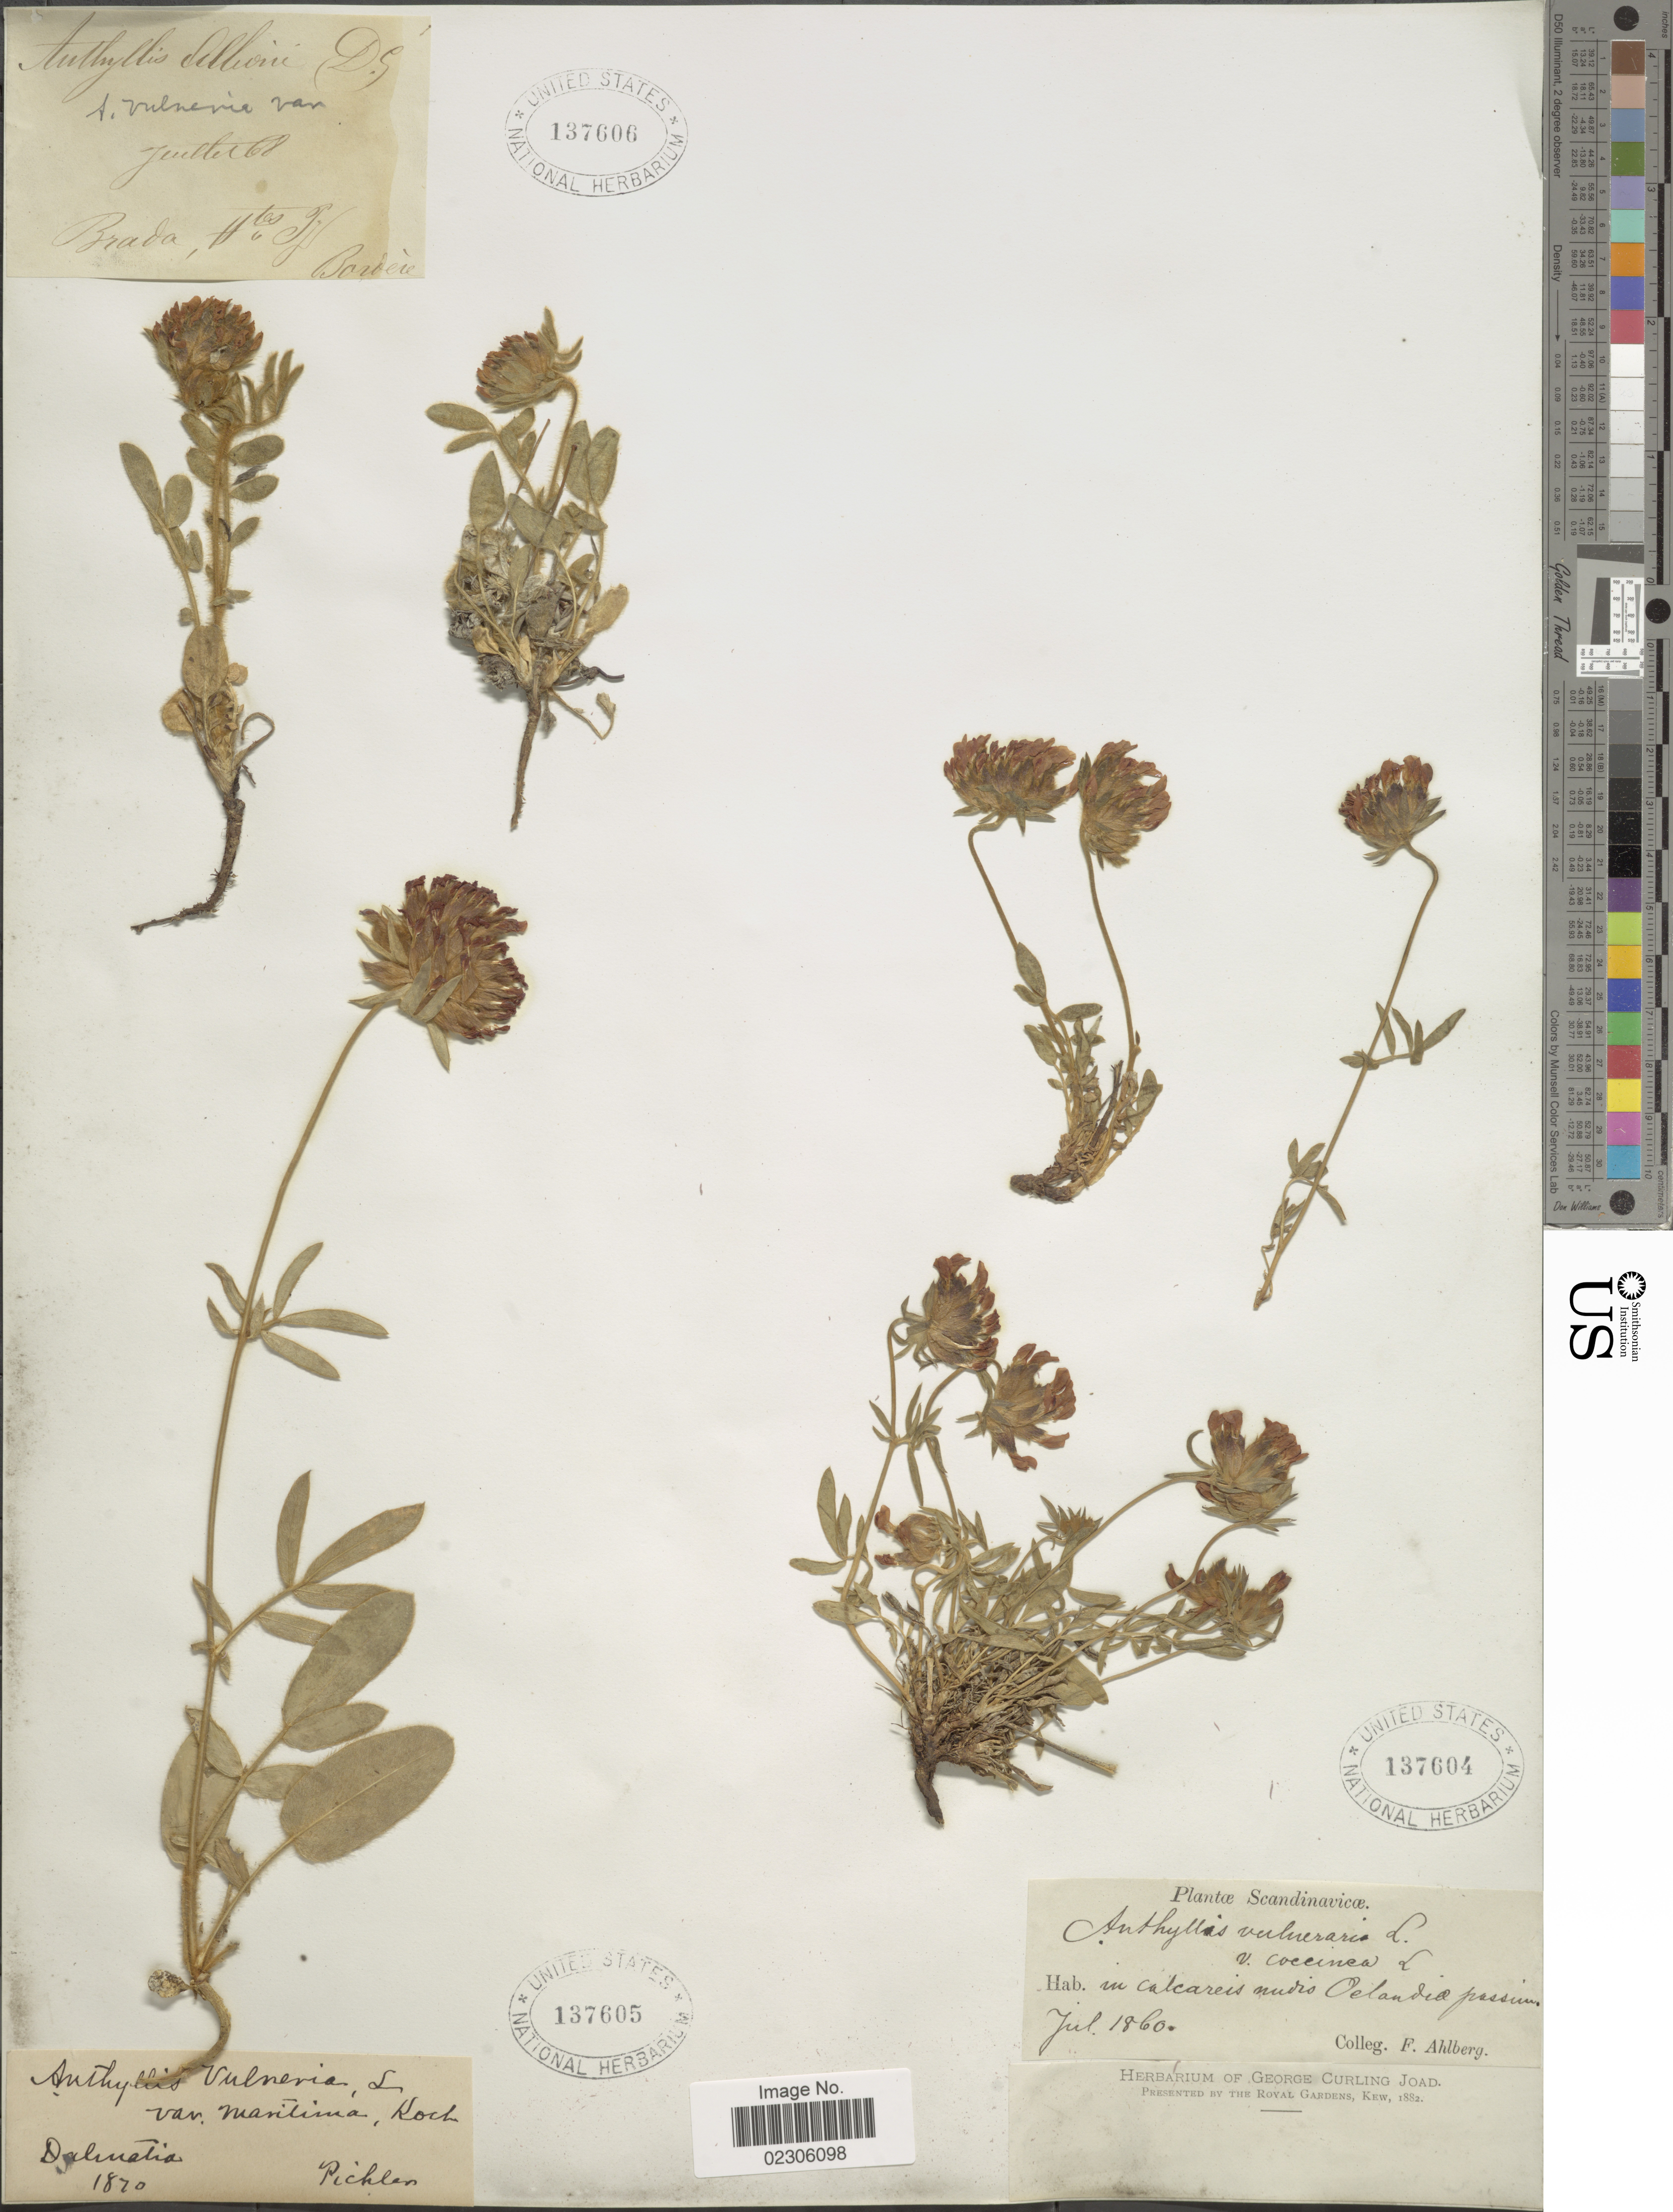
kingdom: Plantae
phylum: Tracheophyta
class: Magnoliopsida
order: Fabales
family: Fabaceae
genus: Anthyllis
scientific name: Anthyllis vulneraria var. coccinea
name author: L.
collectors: -. Bordère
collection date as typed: Transcribed d/m/y: /7/68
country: France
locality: Brada, Htes Pj. [interpreted]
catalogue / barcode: US 137606